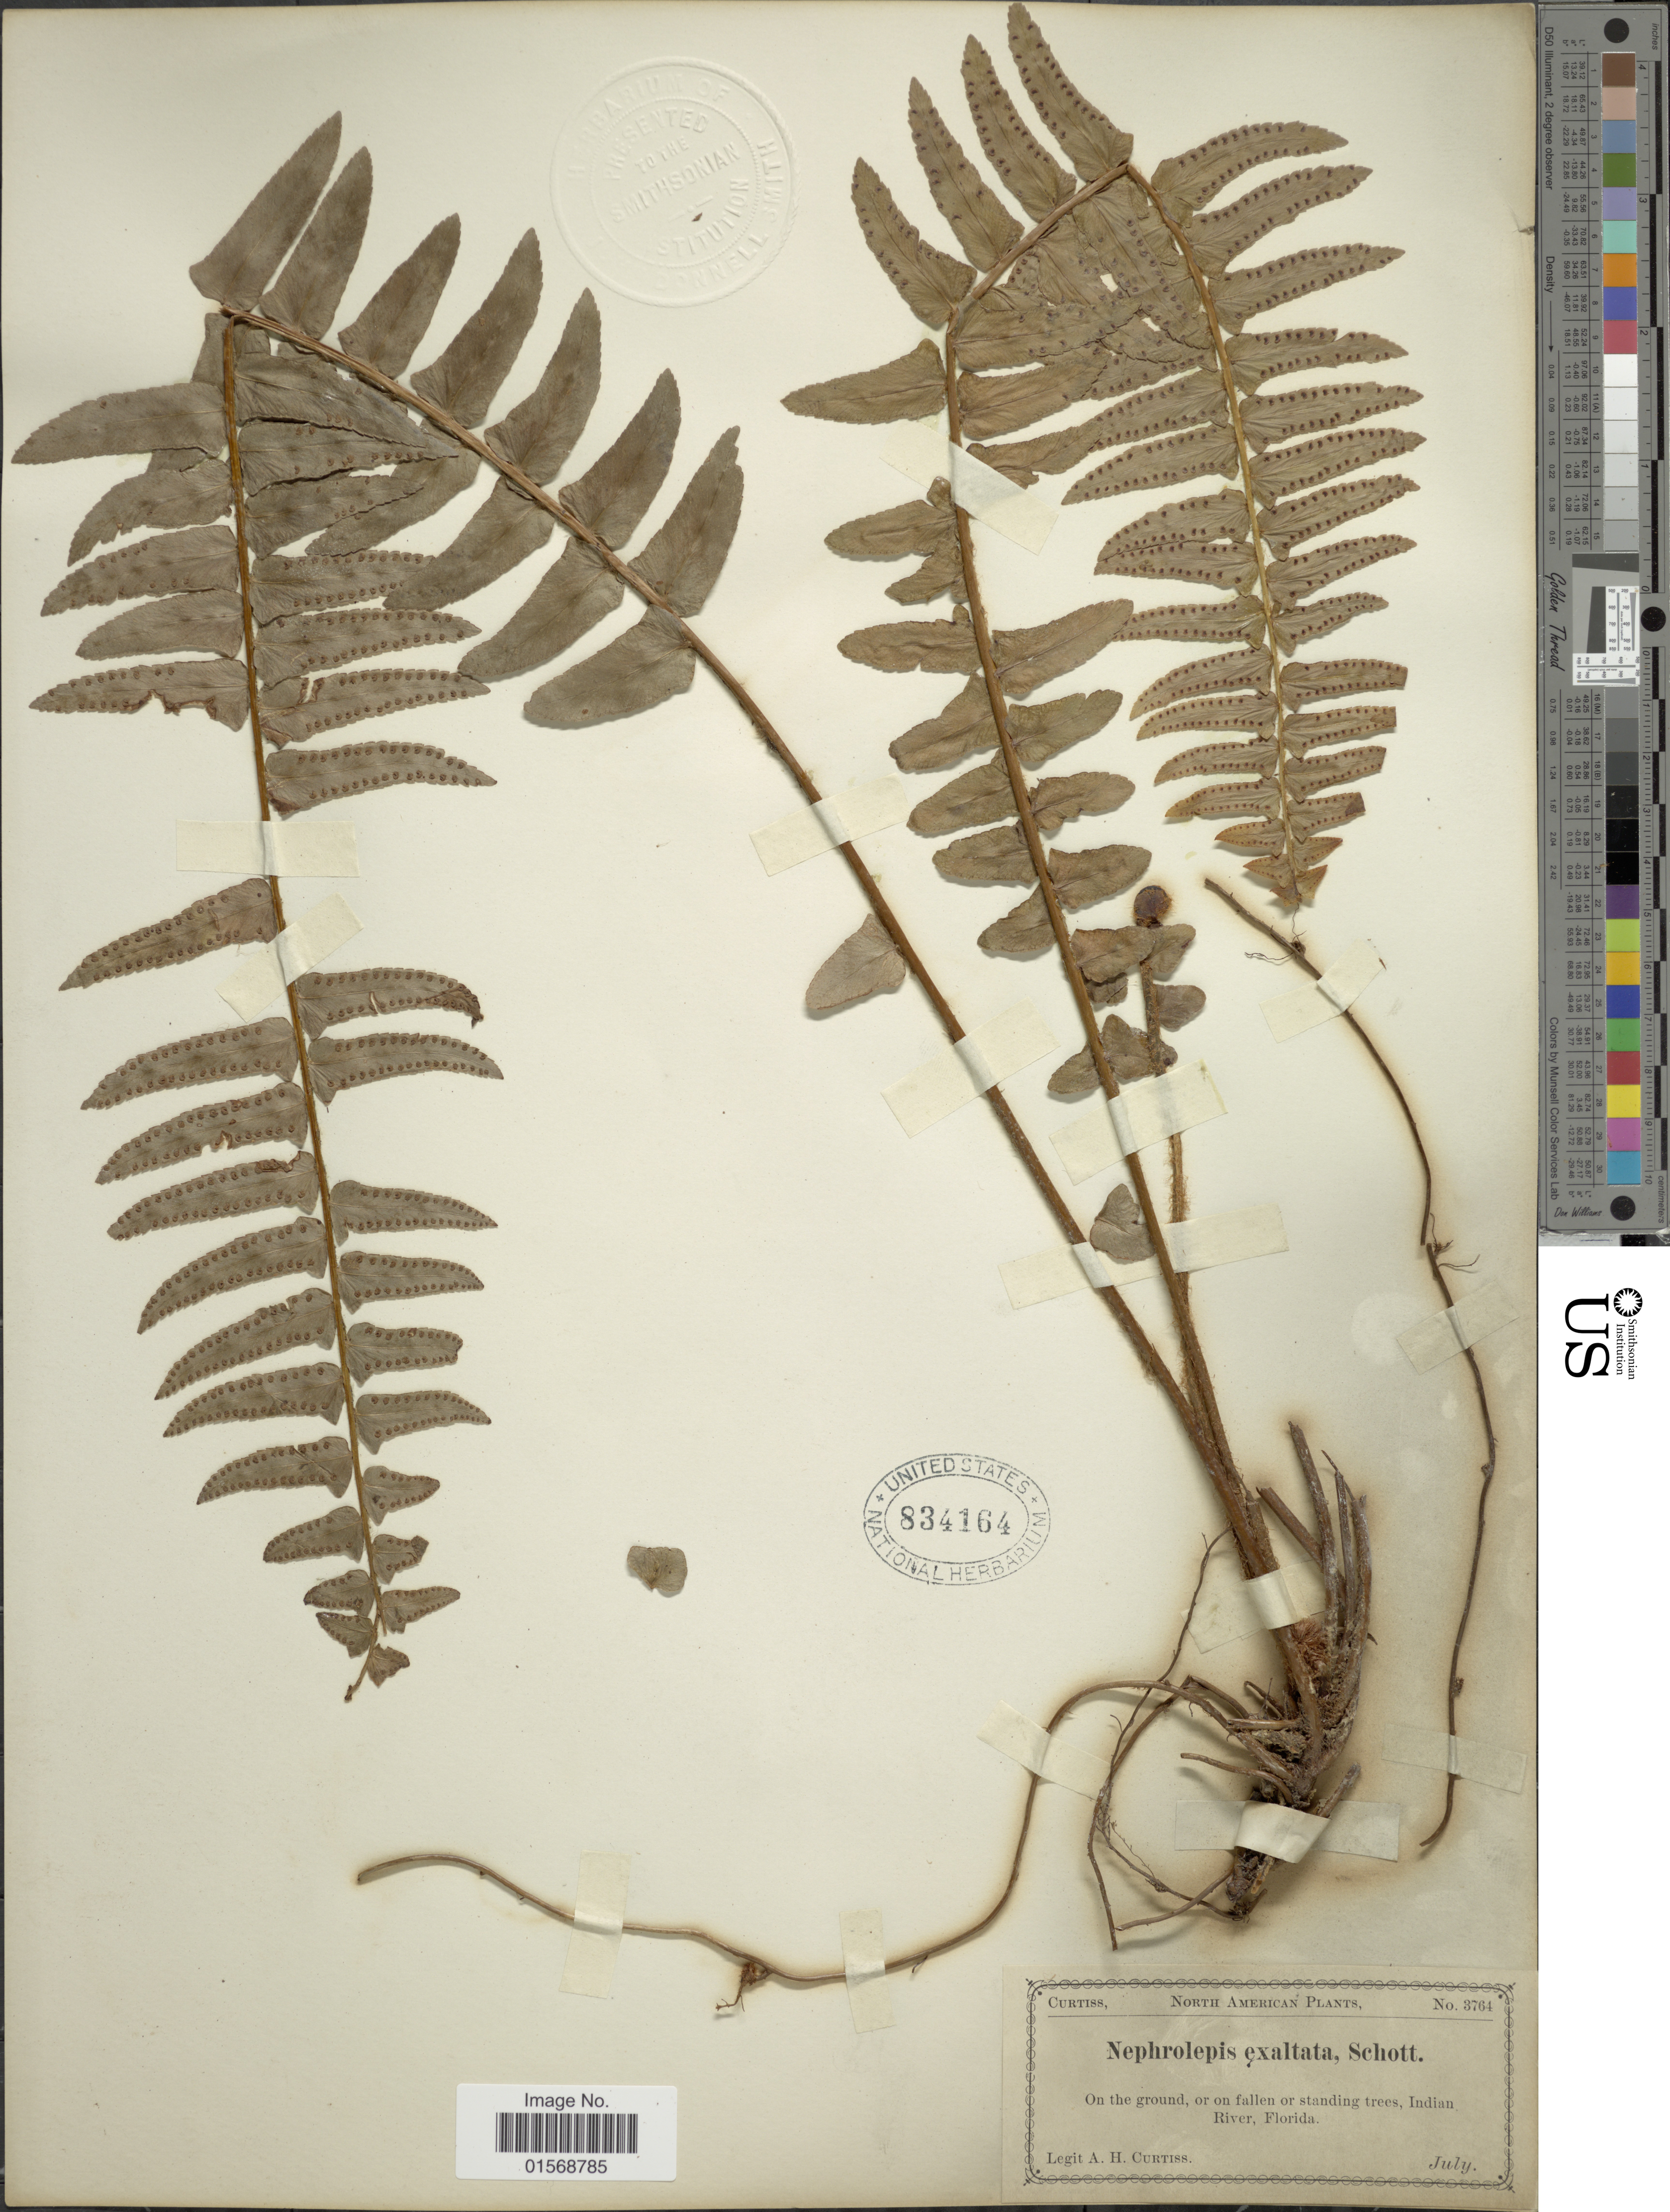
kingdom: Plantae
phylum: Tracheophyta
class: Polypodiopsida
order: Polypodiales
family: Nephrolepidaceae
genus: Nephrolepis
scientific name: Nephrolepis exaltata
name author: (L.) Schott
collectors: A. H. Curtiss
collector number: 3764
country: United States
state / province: Florida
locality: North American, On the ground, or on fallen or standing trees, Indian River, Florida.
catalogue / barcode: US 834164